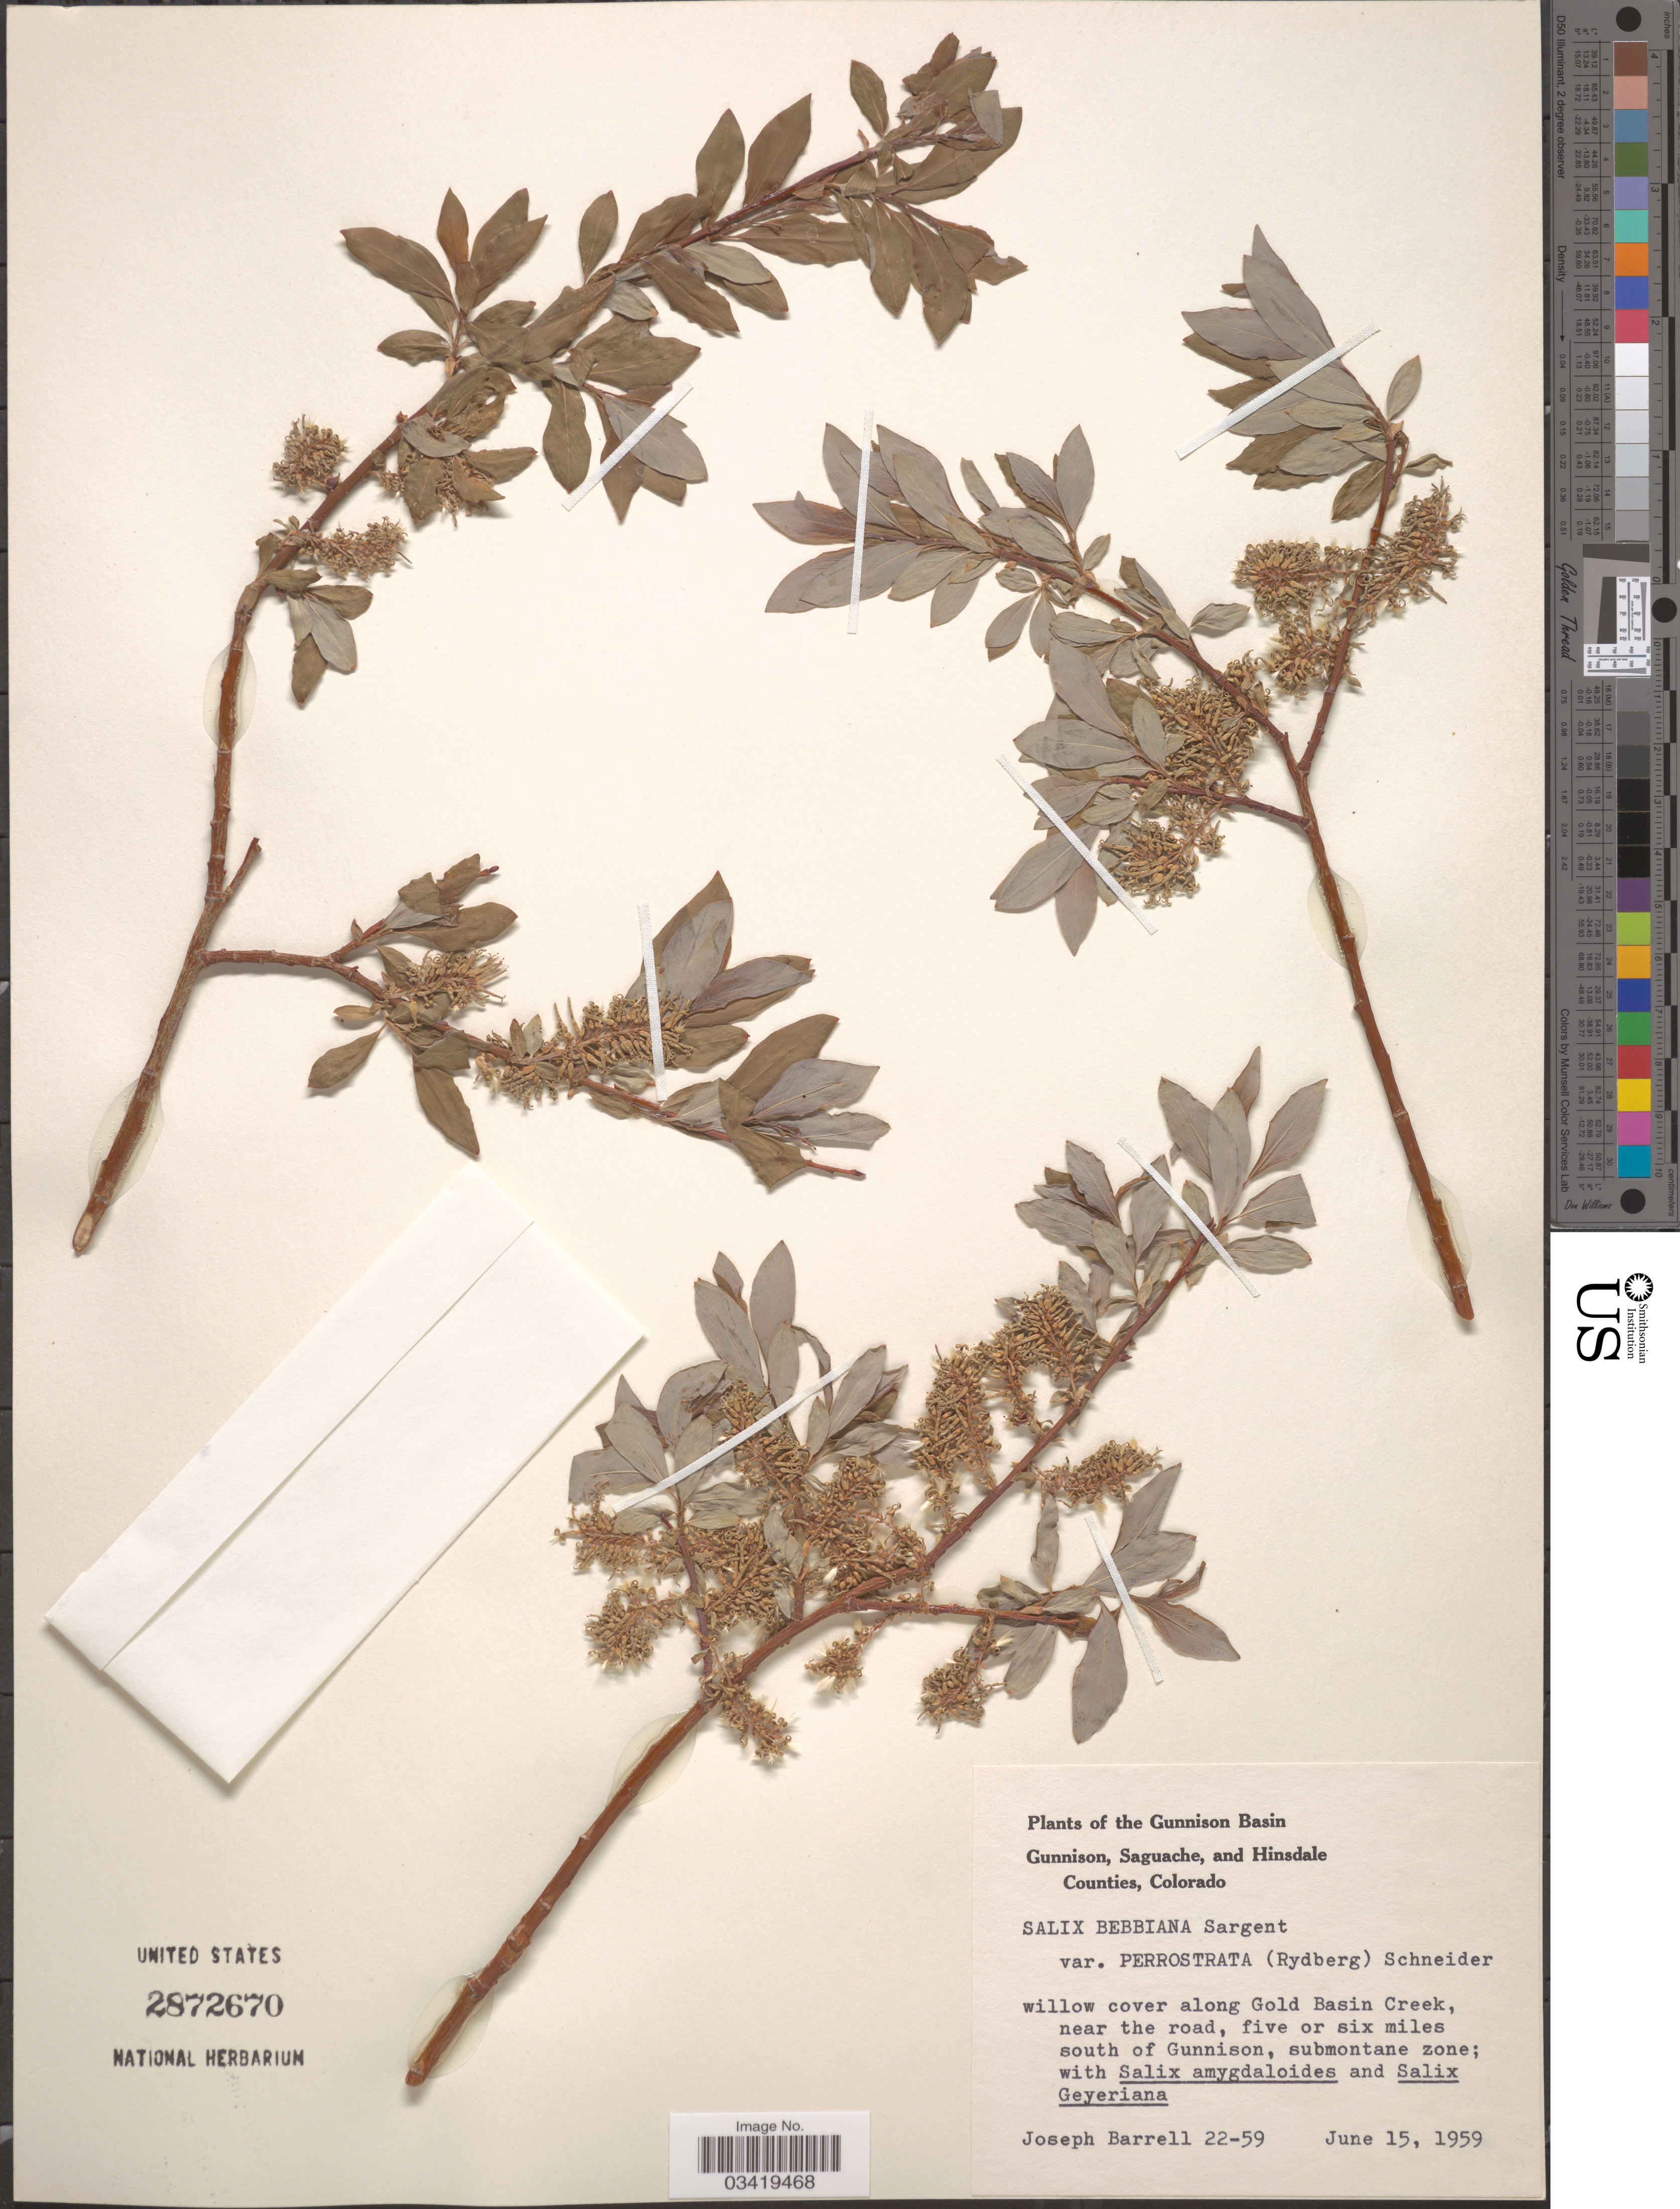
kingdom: Plantae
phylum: Tracheophyta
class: Magnoliopsida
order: Malpighiales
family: Salicaceae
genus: Salix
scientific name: Salix bebbiana var. perrostrata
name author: Sarg.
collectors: J. Barrell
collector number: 22-59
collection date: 1959-06-15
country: United States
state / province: Colorado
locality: The Gunnison Basin. Along Gold Basin Creek, near the road, five or six miles south of Gunnison.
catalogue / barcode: US 2872670